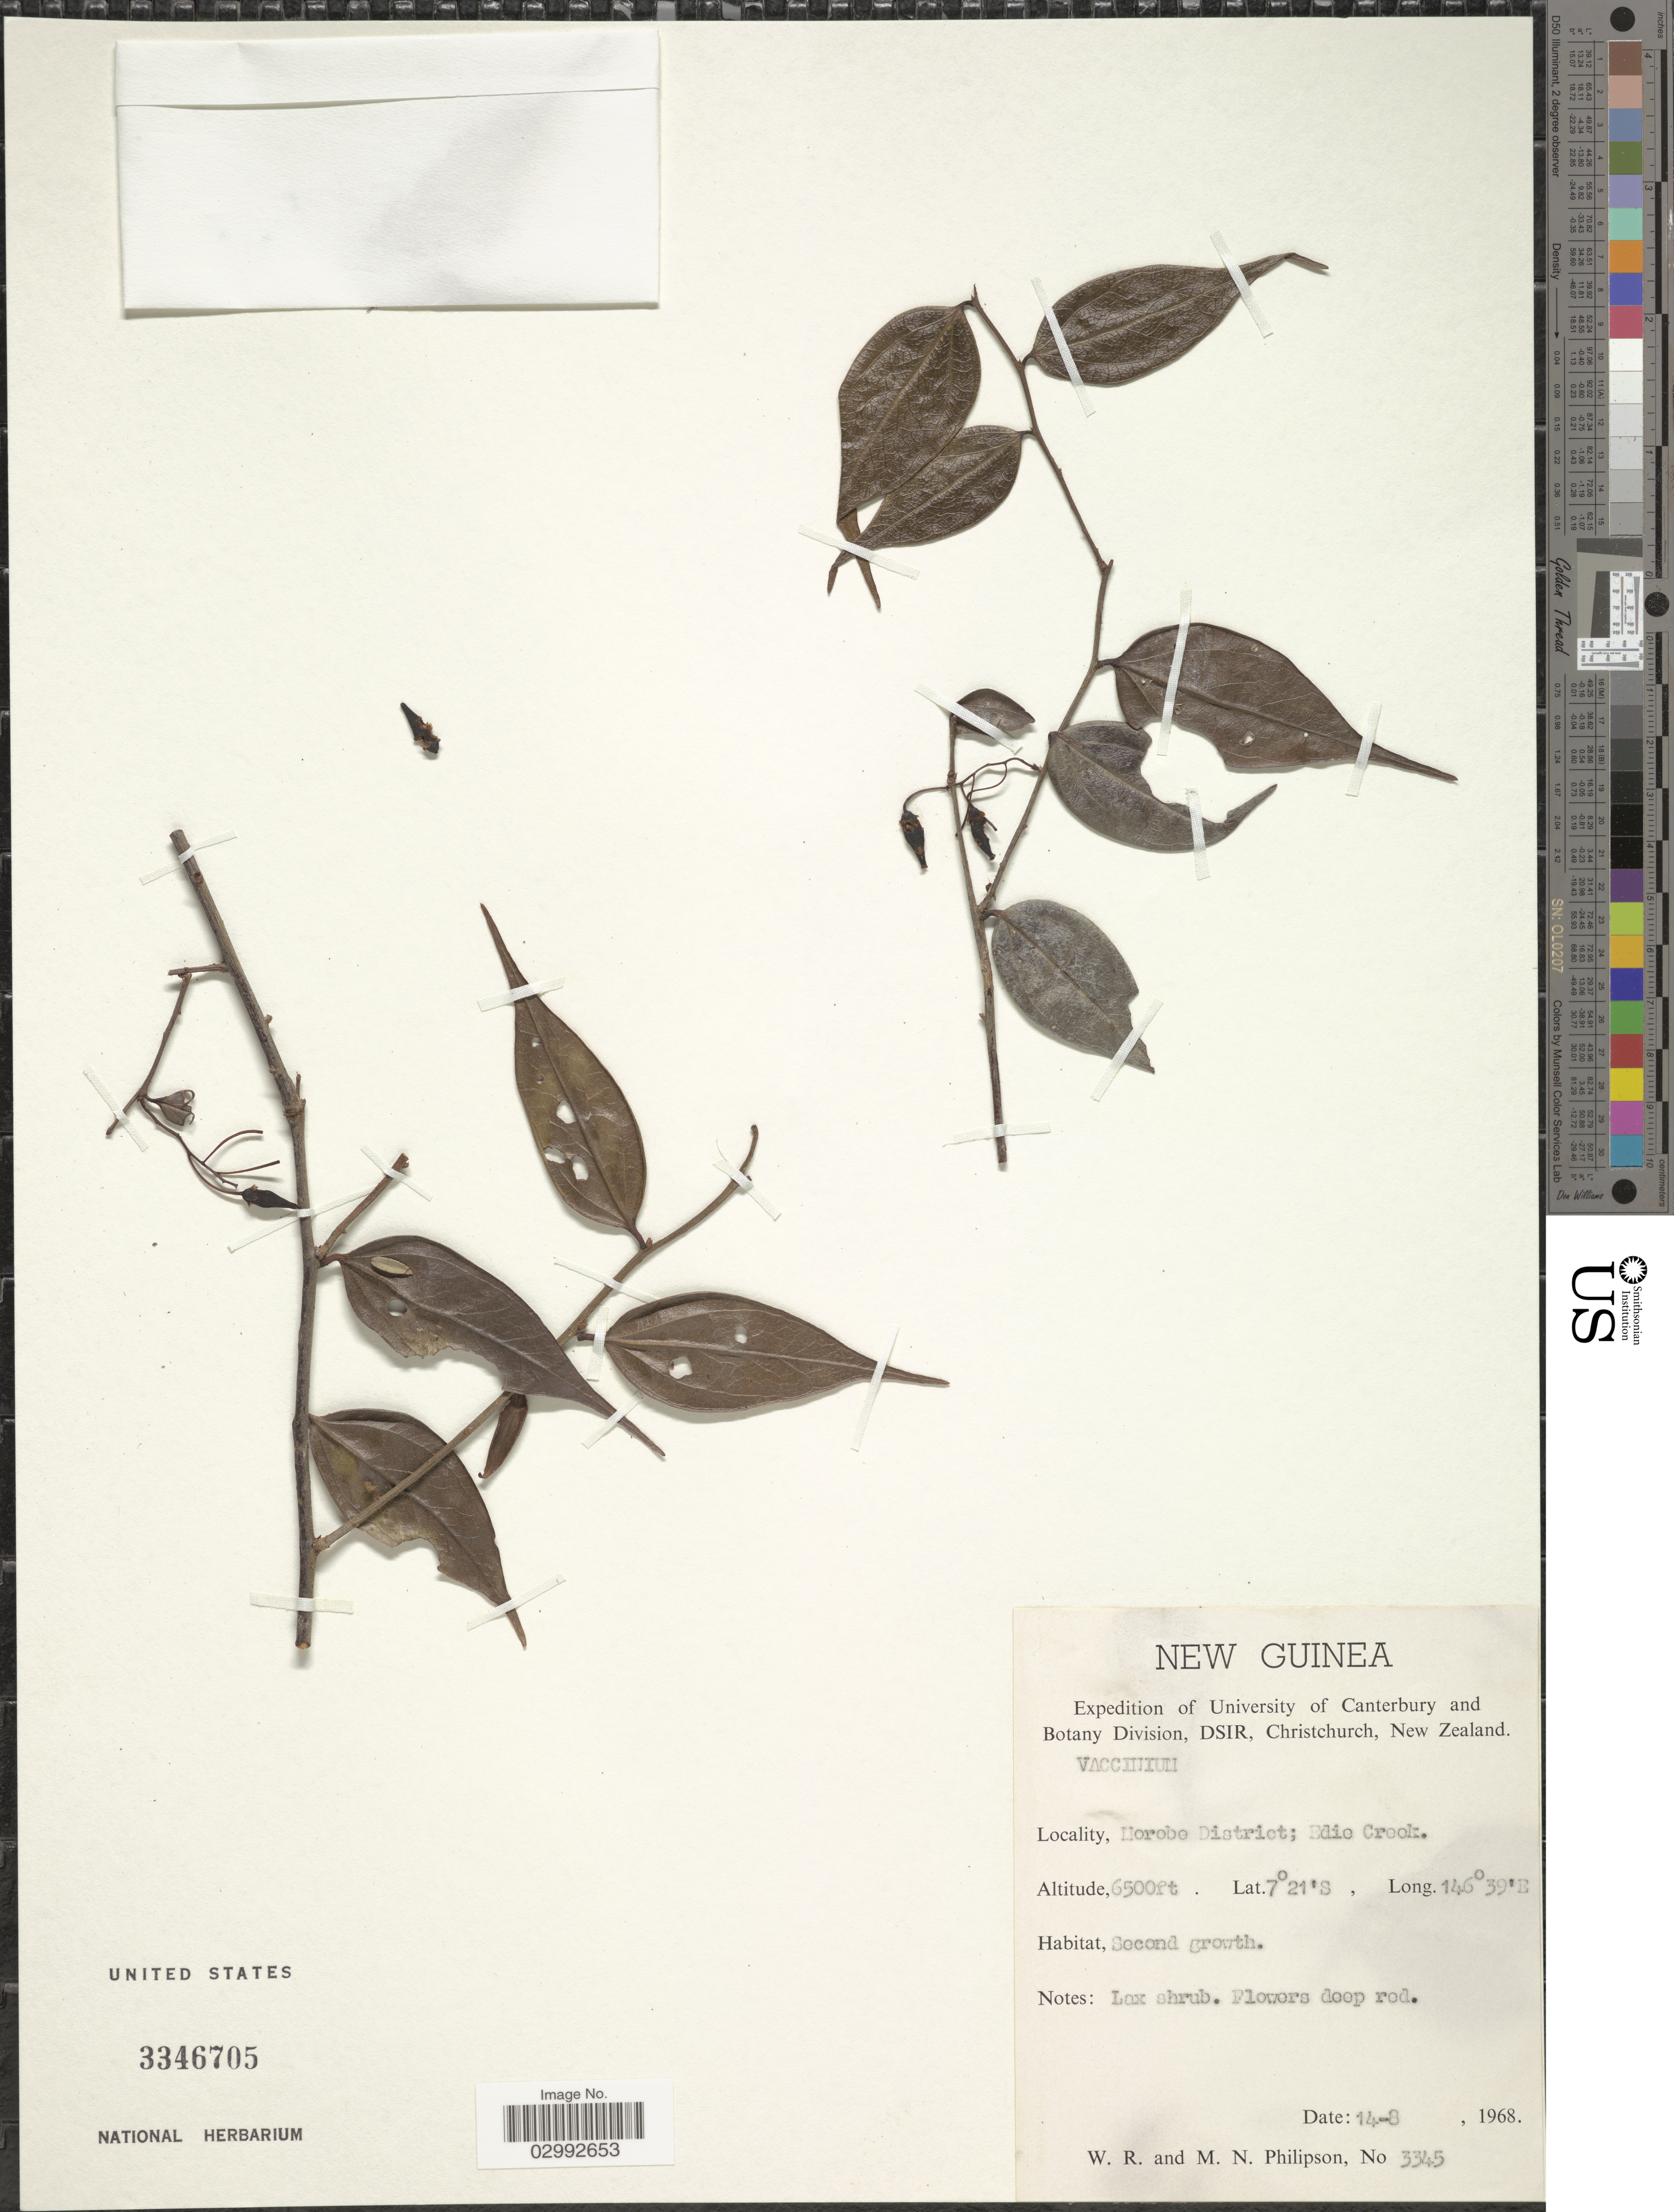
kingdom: Plantae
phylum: Tracheophyta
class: Magnoliopsida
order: Ericales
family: Ericaceae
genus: Vaccinium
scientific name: Vaccinium sp.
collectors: W. R. Philipson & M. Philipson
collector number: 3345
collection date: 1968-08-14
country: Papua New Guinea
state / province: Morobe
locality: New Guinea, Morobe District; Edie Creek.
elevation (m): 1981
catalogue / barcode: US 3346705